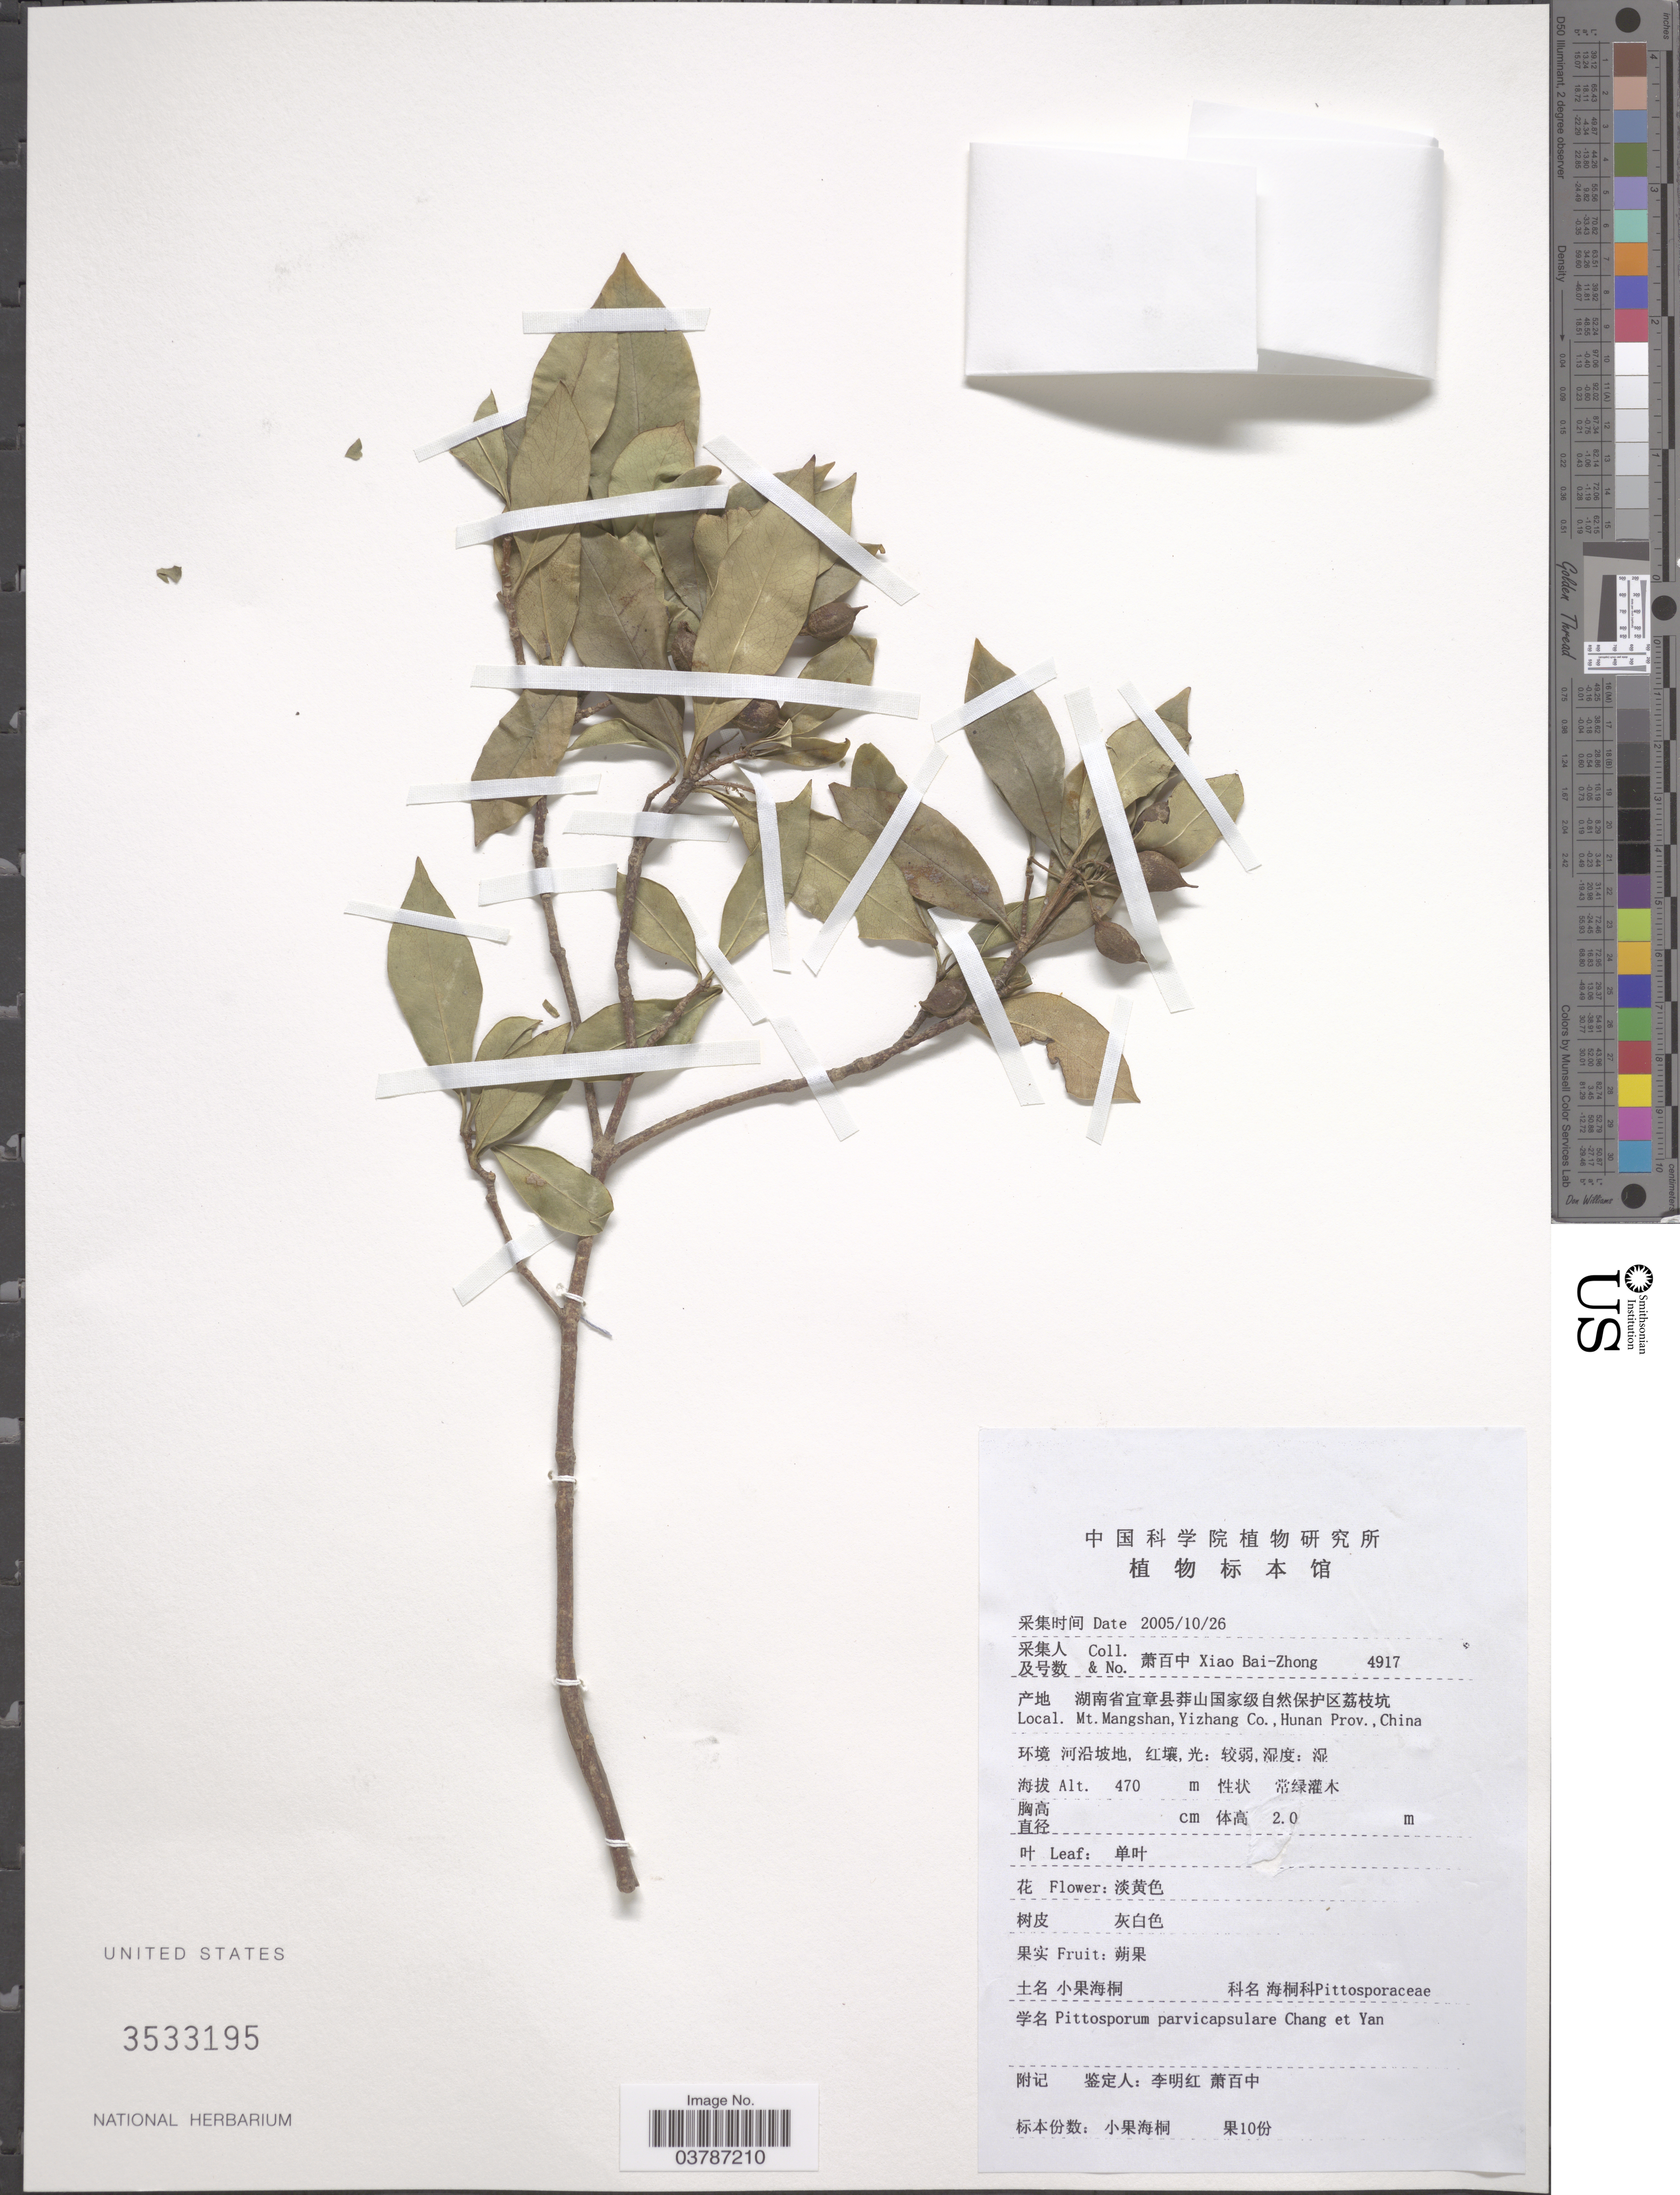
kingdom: Plantae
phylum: Tracheophyta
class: Magnoliopsida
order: Apiales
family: Pittosporaceae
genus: Pittosporum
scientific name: Pittosporum parvicapsulare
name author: H.T. Chang & S.Z. Yan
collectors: B. Z. Xiao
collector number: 4917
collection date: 2005-10-26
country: China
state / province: Hunan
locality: Mt. Mangshan, Yizhang Co., Hunan Prov.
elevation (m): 470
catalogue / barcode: US 3533195